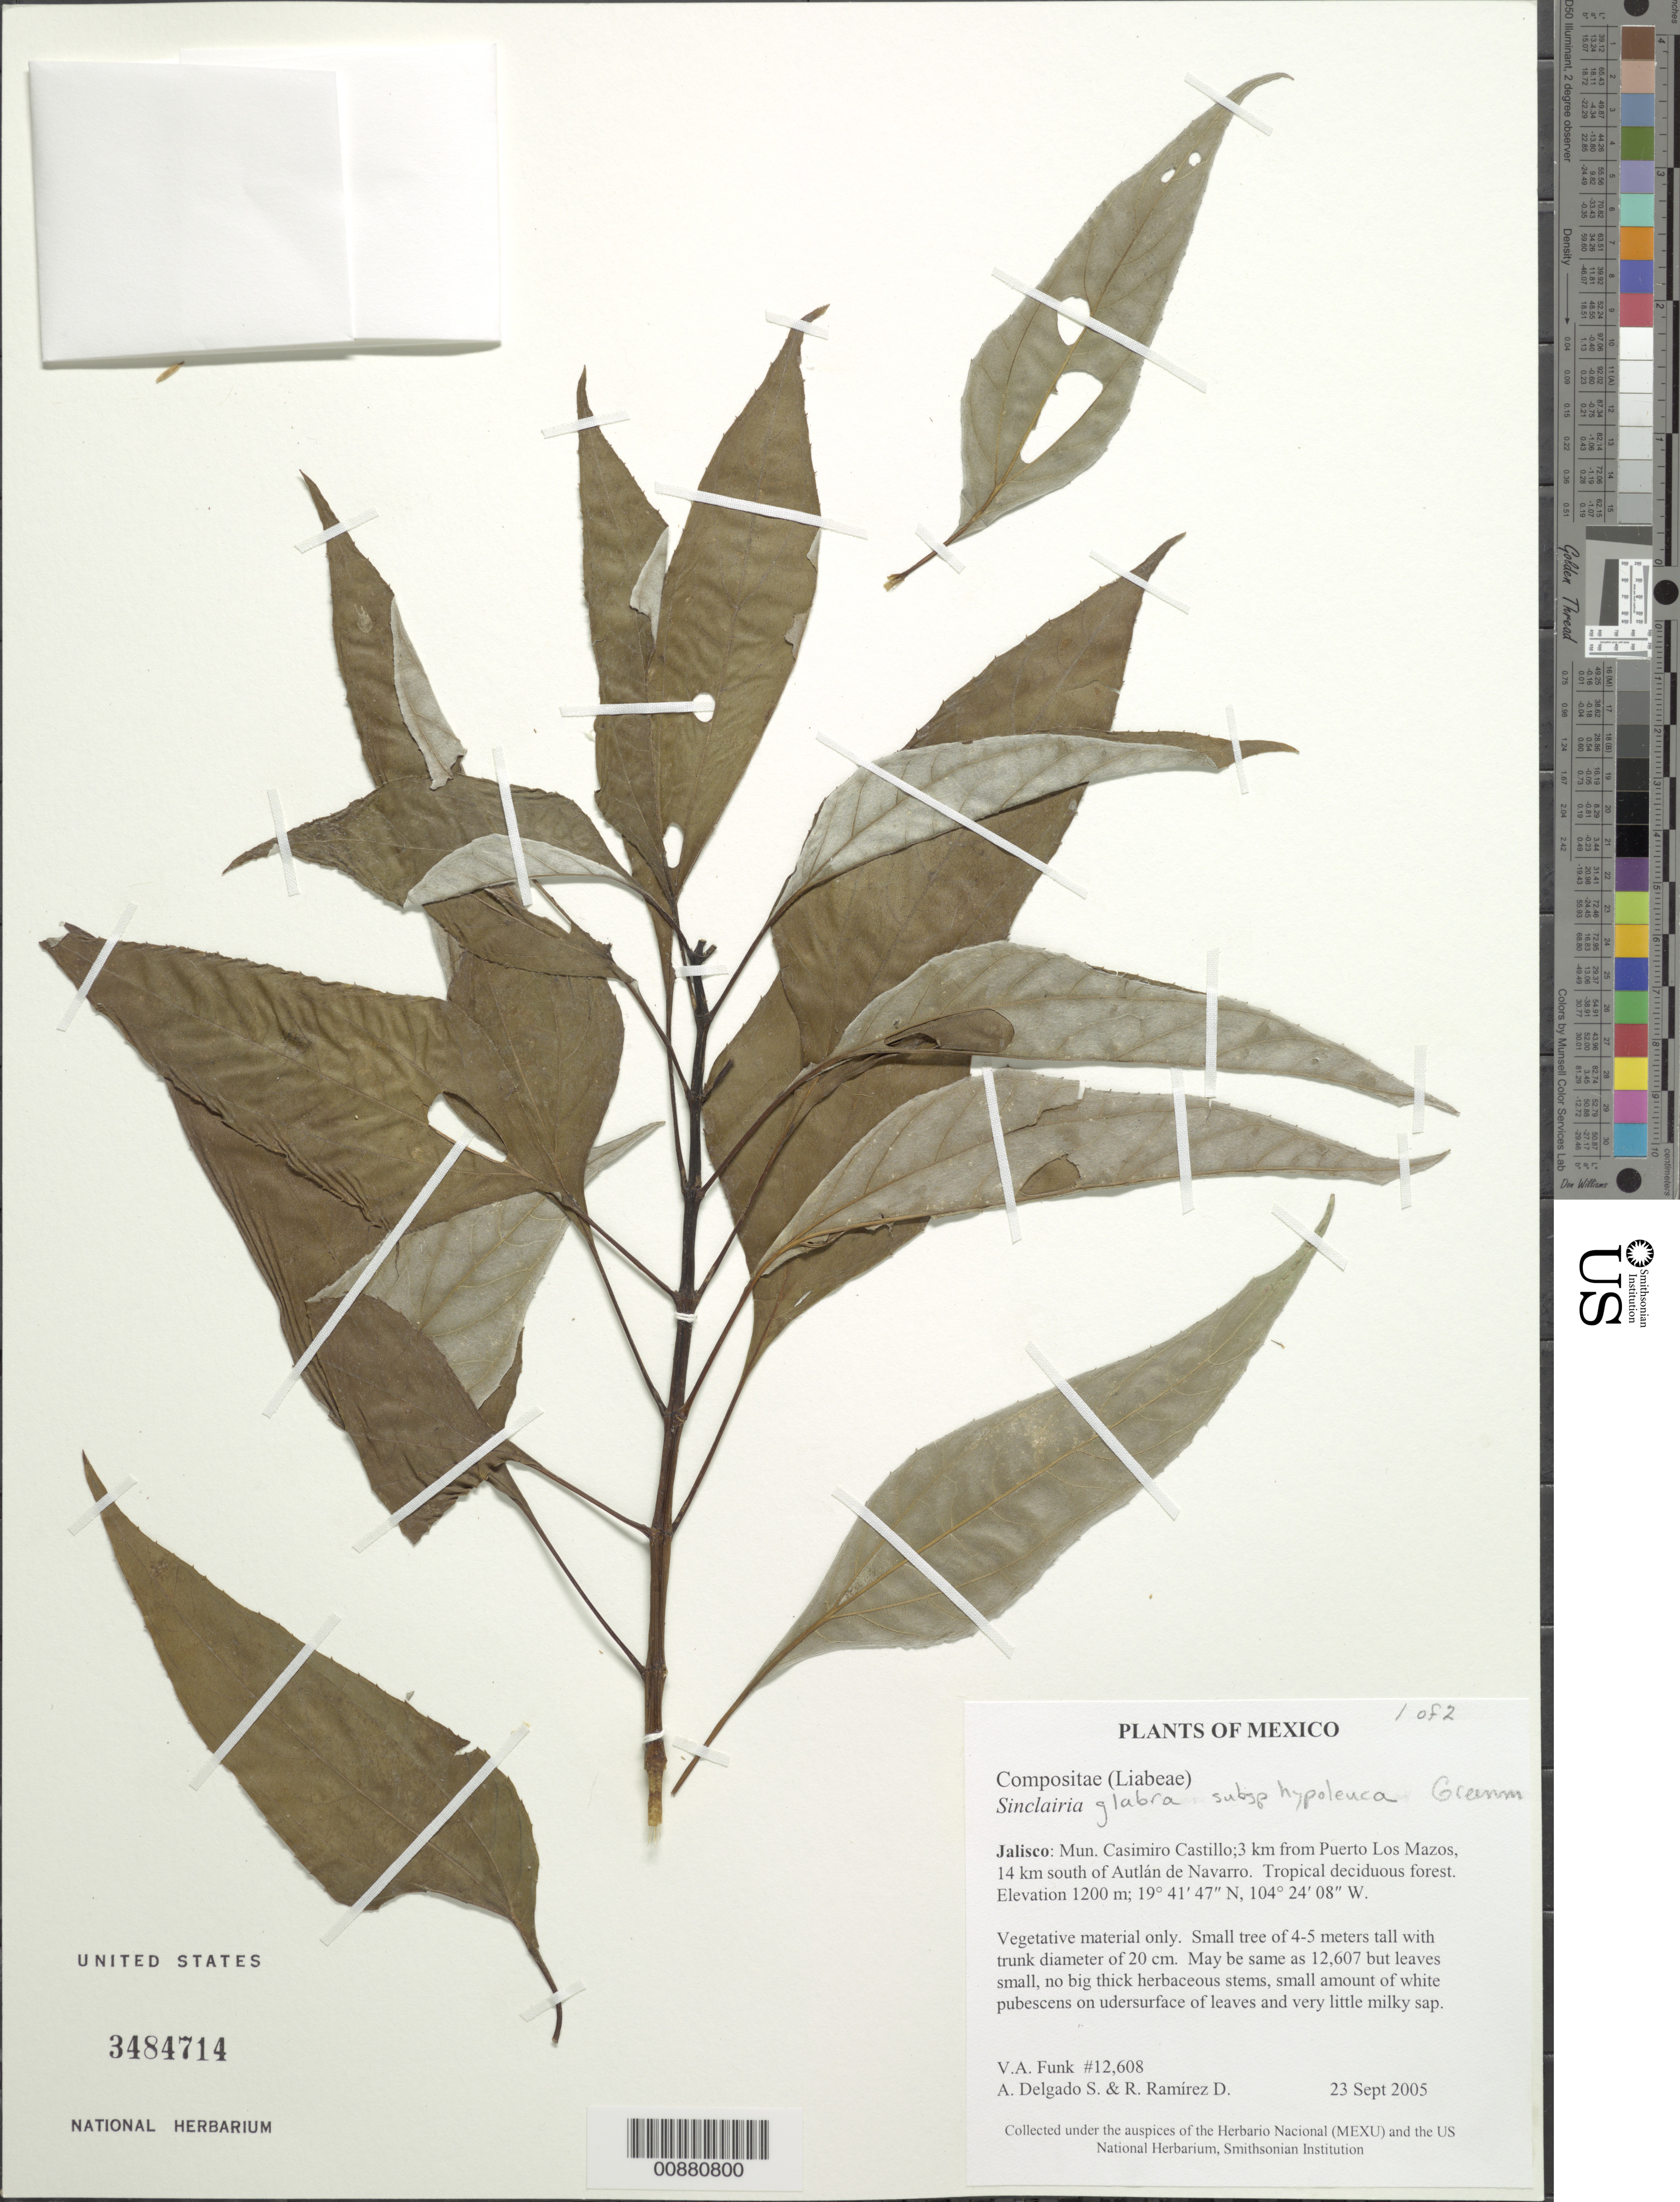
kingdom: Plantae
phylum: Tracheophyta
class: Magnoliopsida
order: Asterales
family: Asteraceae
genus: Sinclairia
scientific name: Sinclairia glabra var. hypoleuca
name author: (Greenm.) B.L. Turner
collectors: V. Funk, A. Delgado S. & R. Ramirez D.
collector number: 12608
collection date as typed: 23 September 2005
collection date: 2005-09-23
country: Mexico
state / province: Jalisco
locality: Mun. Casimiro Castillo, 3 km from Puerto Los Mazos, 14 km N of Autlán de Navarro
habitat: Tropical deciduous forest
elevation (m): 1200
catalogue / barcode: US 3484714